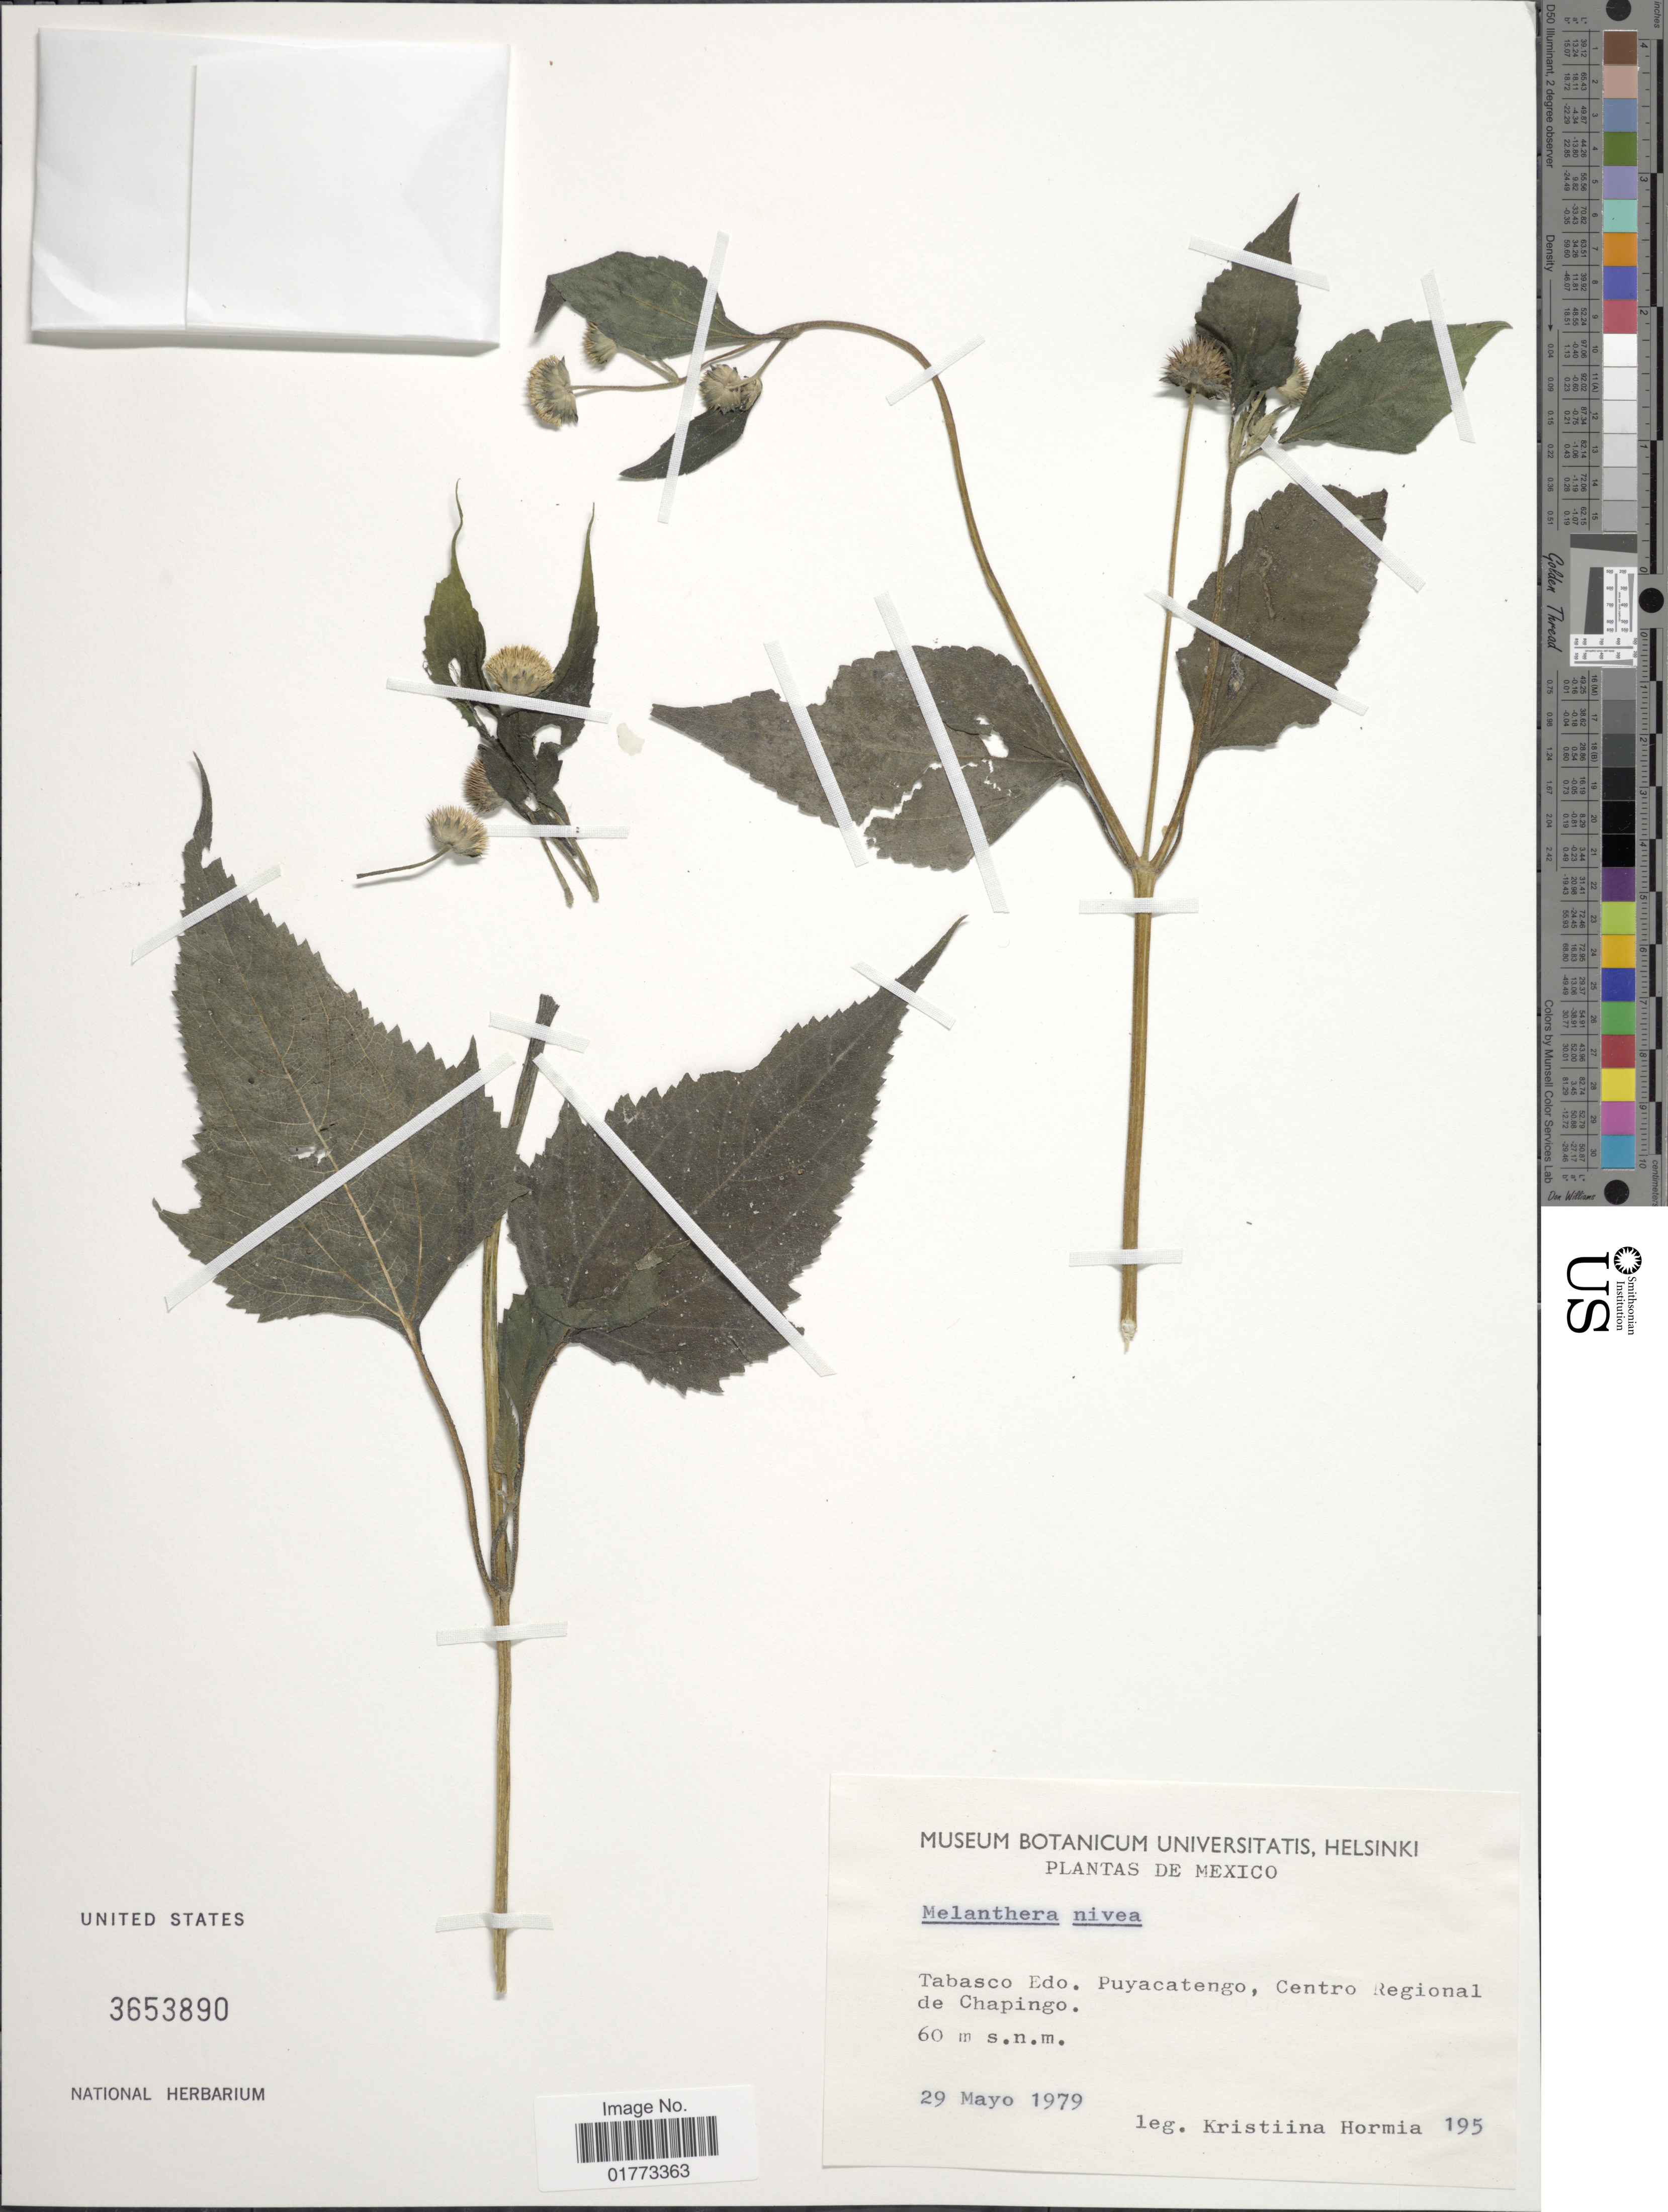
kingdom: Plantae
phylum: Tracheophyta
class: Magnoliopsida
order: Asterales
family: Asteraceae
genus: Melanthera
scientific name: Melanthera nivea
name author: (L.) Small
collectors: K. Hormia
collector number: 195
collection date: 1979-05-29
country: Mexico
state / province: Tabasco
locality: Puyacatengo, Centro Regional de Chapingo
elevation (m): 60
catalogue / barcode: US 3653890